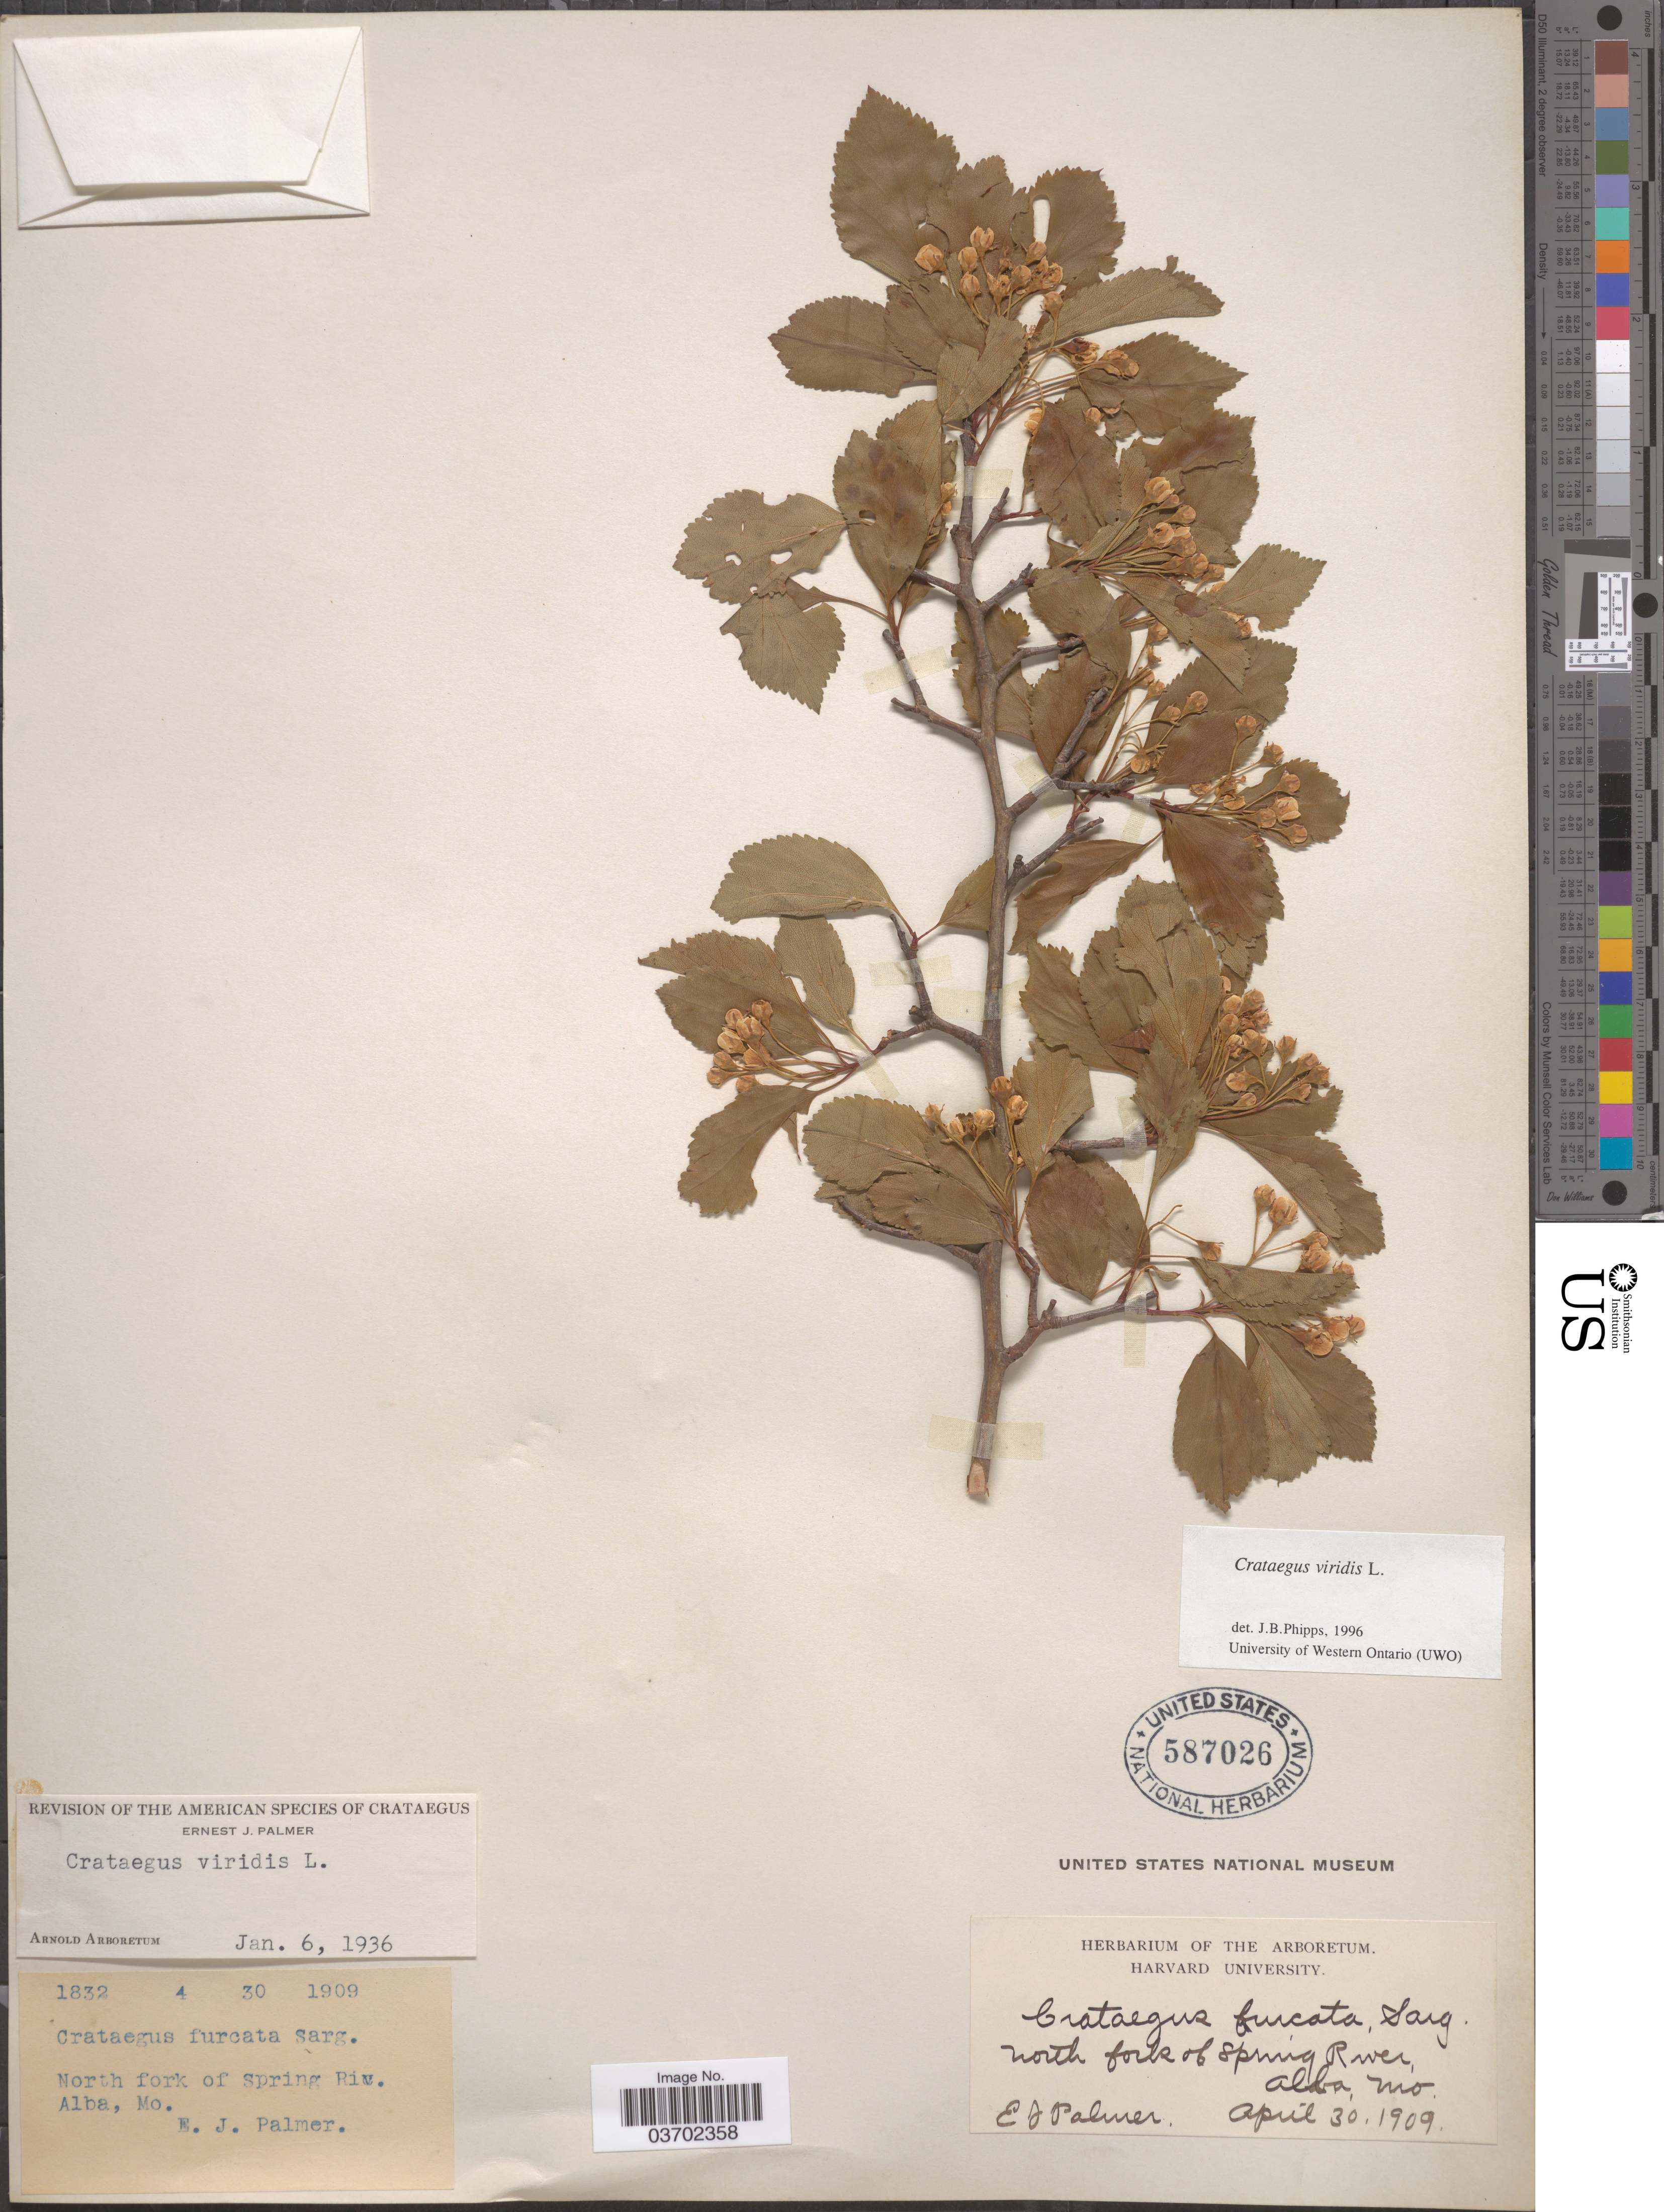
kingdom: Plantae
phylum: Tracheophyta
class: Magnoliopsida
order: Rosales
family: Rosaceae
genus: Crataegus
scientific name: Crataegus viridis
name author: L.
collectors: E. J. Palmer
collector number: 1832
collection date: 1909-04-30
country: United States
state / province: Missouri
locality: North fork of Spring River, Alba.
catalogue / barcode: US 587026